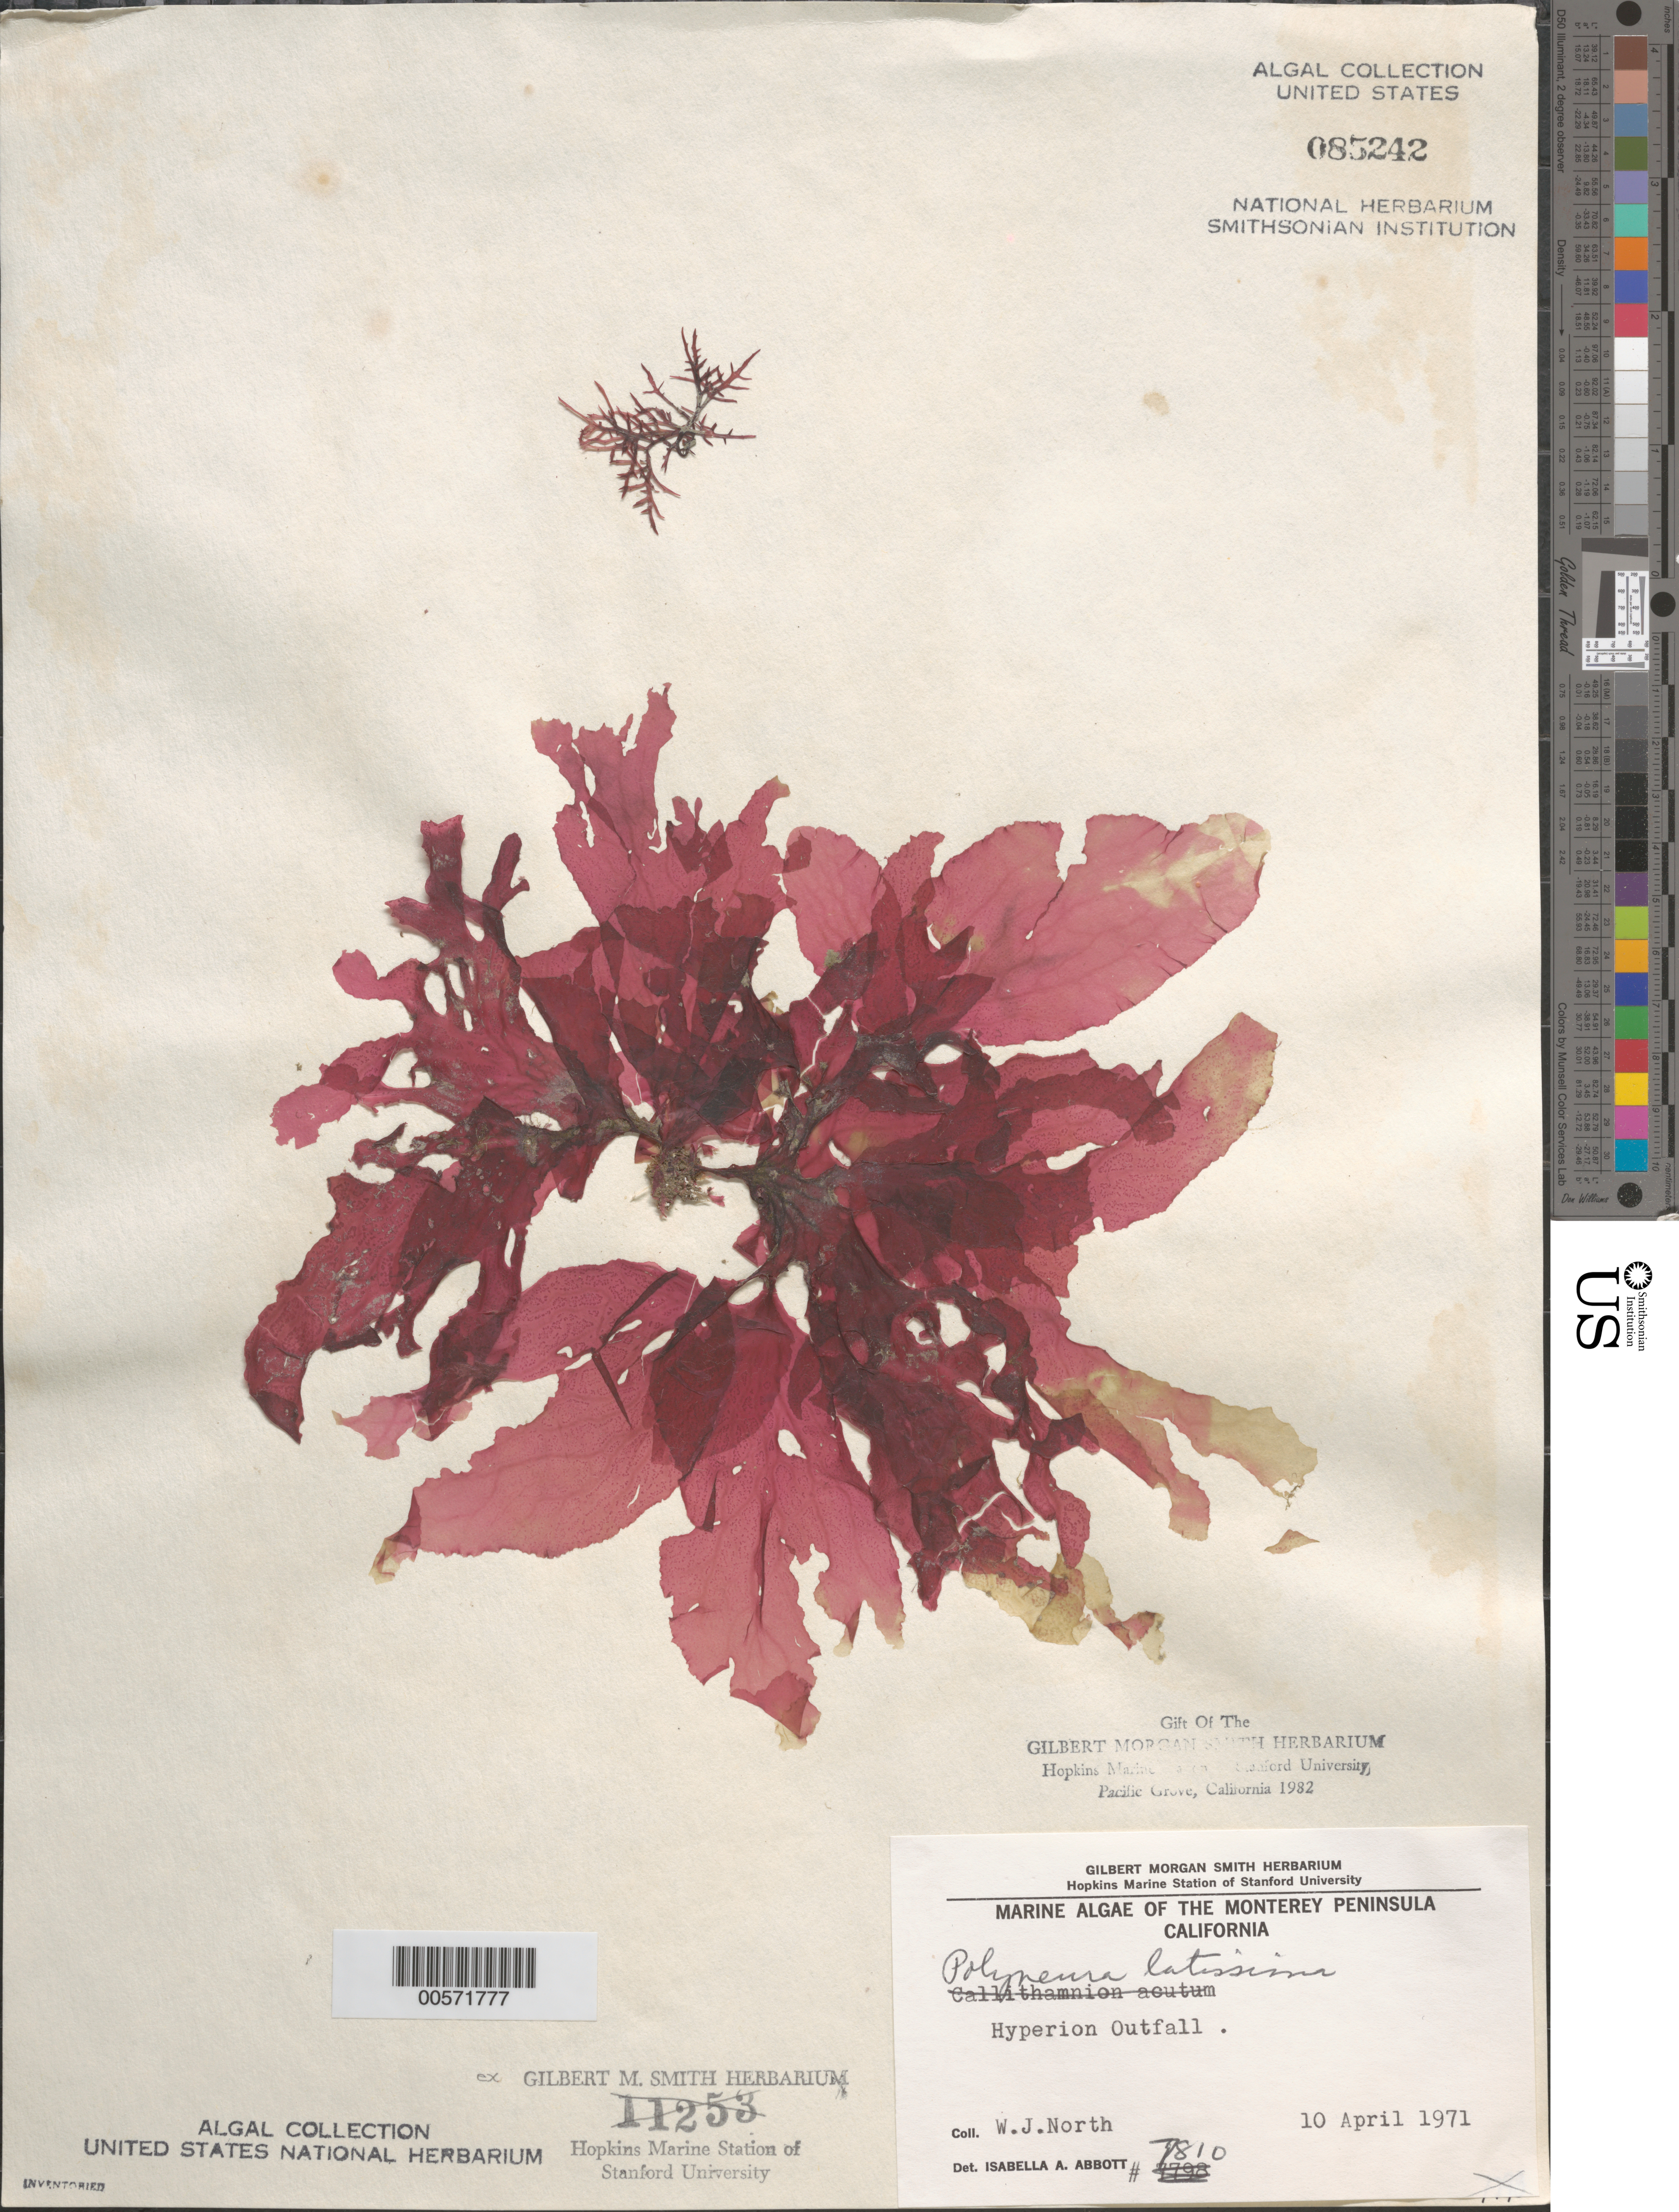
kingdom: Plantae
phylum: Rhodophyta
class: Florideophyceae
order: Ceramiales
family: Delesseriaceae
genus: Polyneura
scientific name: Polyneura latissima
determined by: Abbott, Isabella A.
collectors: W. North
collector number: IAA 7810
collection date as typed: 10 Apr 1971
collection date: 1971-04-10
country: United States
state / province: California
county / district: Los Angeles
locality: Hyperion Outfall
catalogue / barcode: US 85242